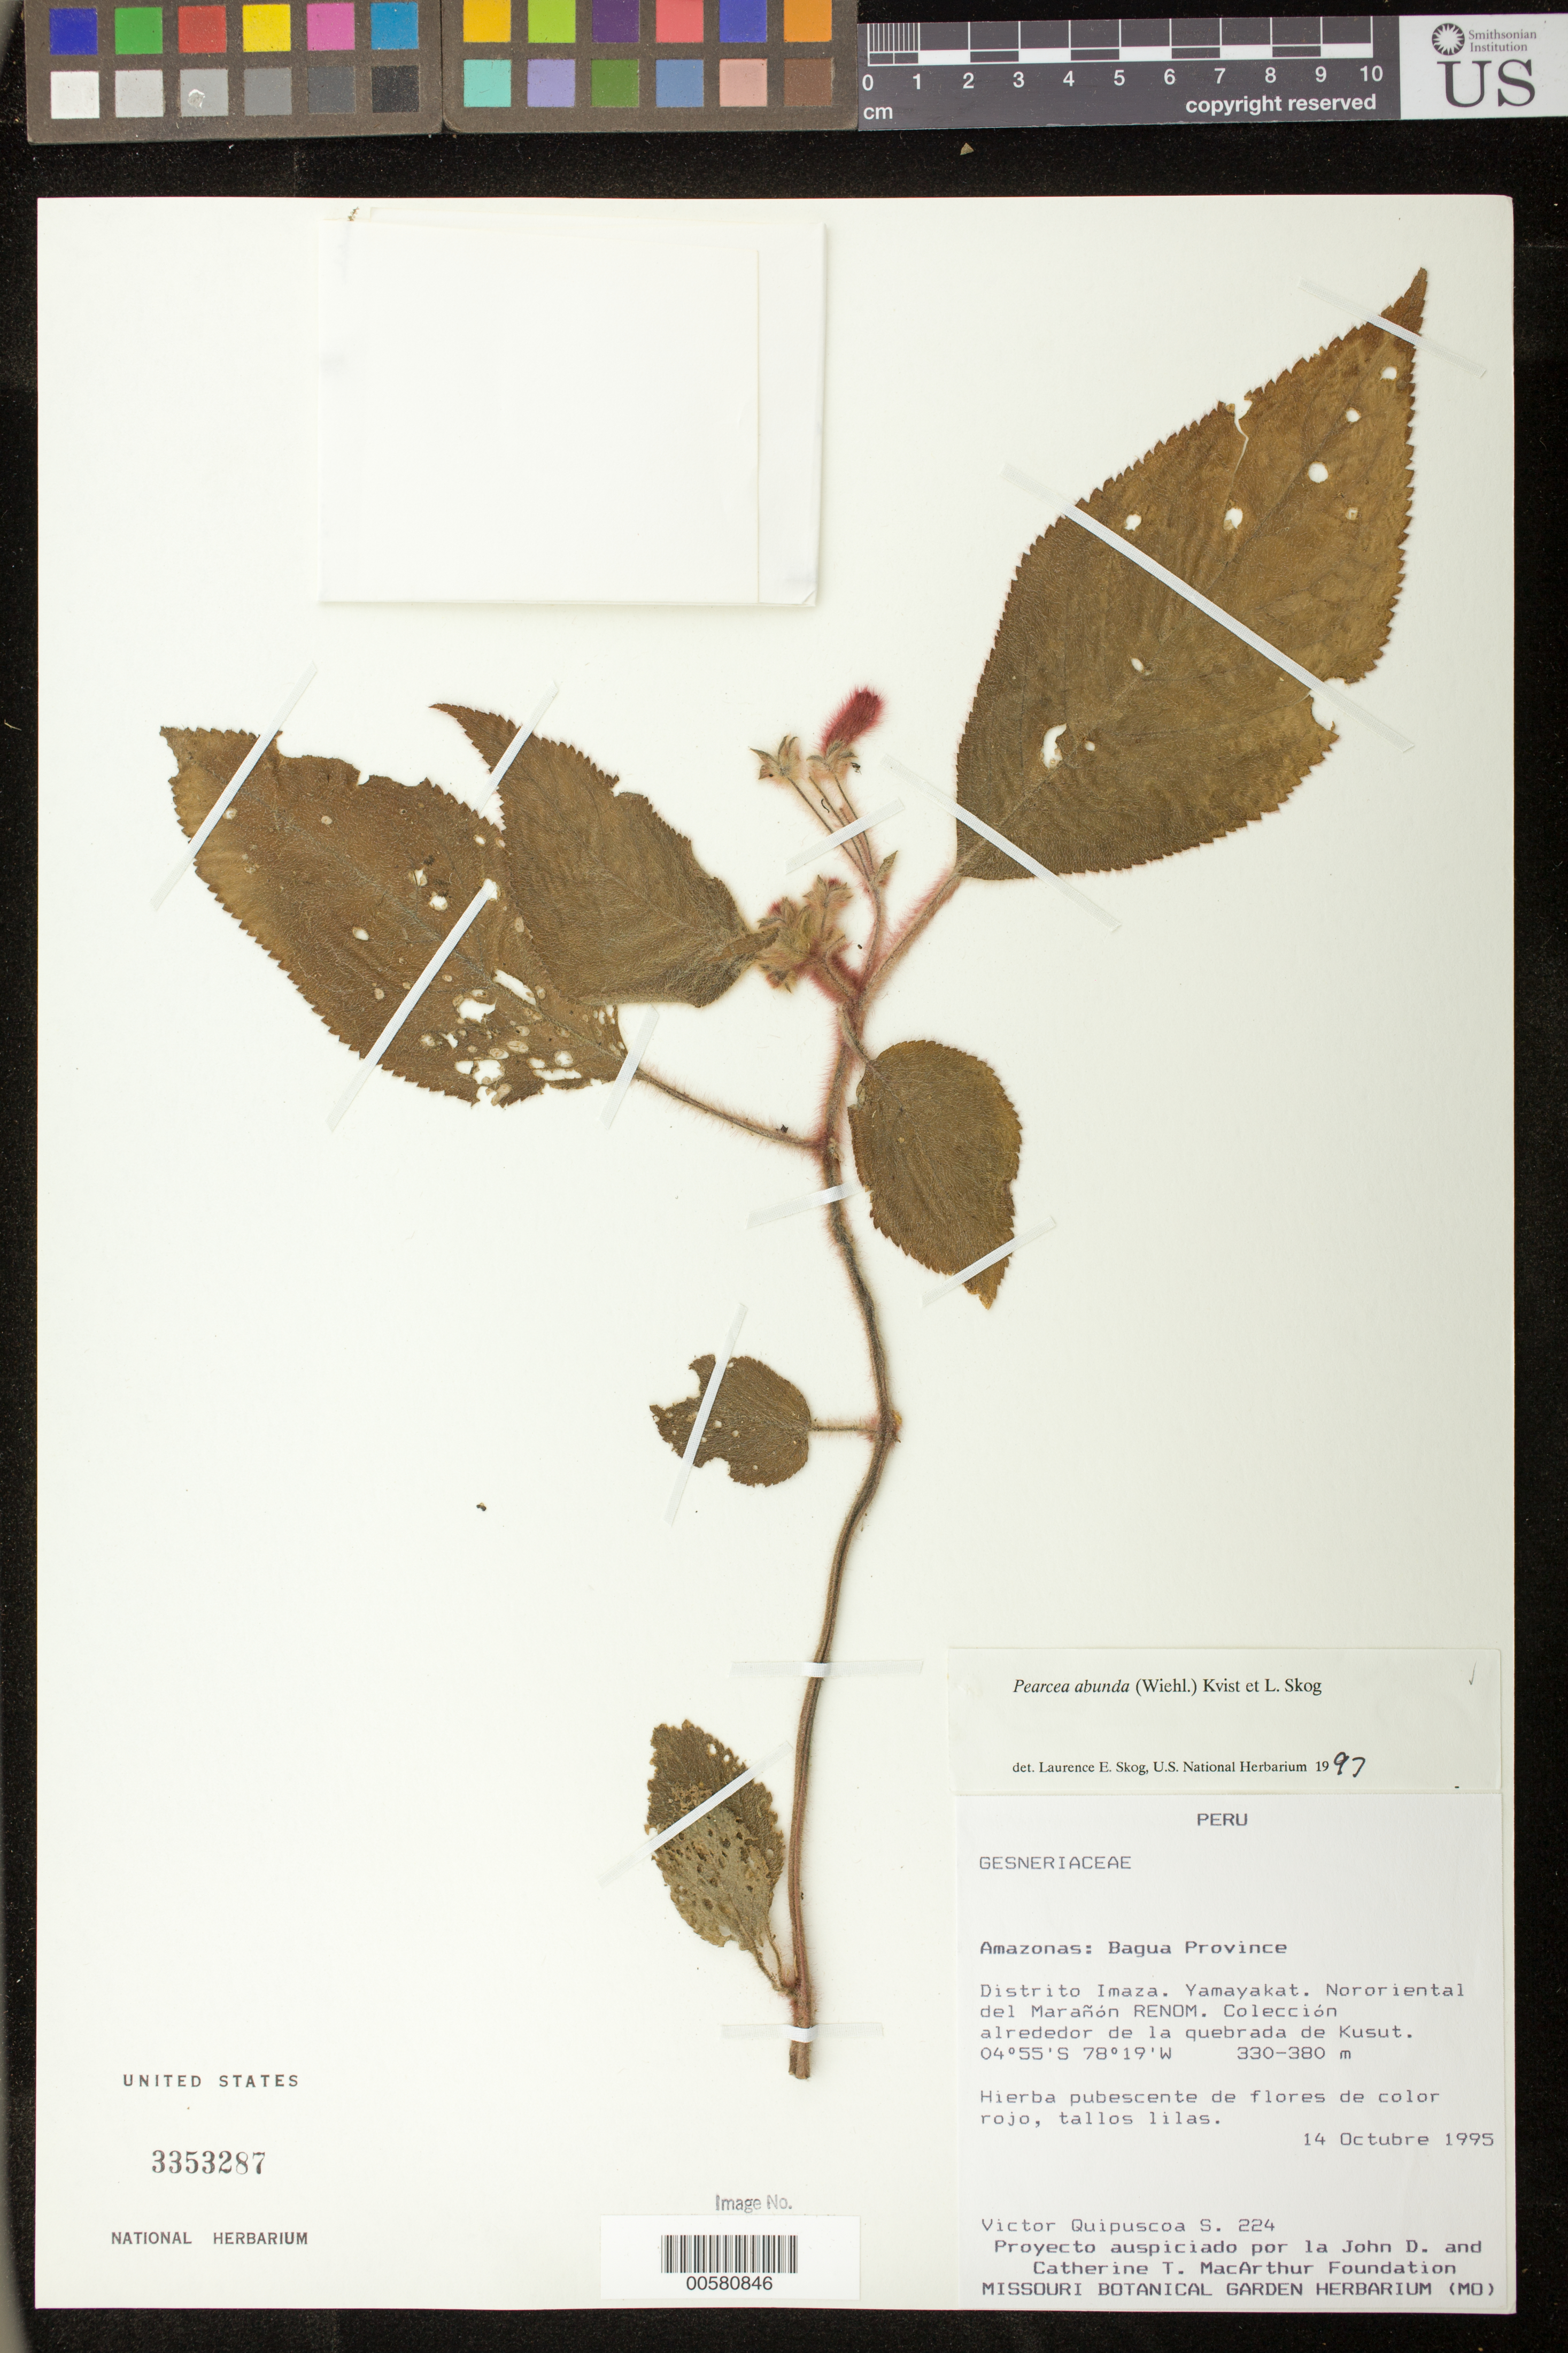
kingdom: Plantae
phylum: Tracheophyta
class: Magnoliopsida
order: Lamiales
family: Gesneriaceae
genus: Pearcea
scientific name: Pearcea abunda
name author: (Wiehler) L.P. Kvist & L.E. Skog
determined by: Skog, Laurence E.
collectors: V. Quipuscoa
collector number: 224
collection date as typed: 14 Oct 1995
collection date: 1995-10-14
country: Peru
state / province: Amazonas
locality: Prov. Bagua, dtto. Imaza: Yamayakat, nororiental del Marañón RENOM; colección alrededor de la quebrada de Kusut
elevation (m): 330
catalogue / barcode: US 3353287